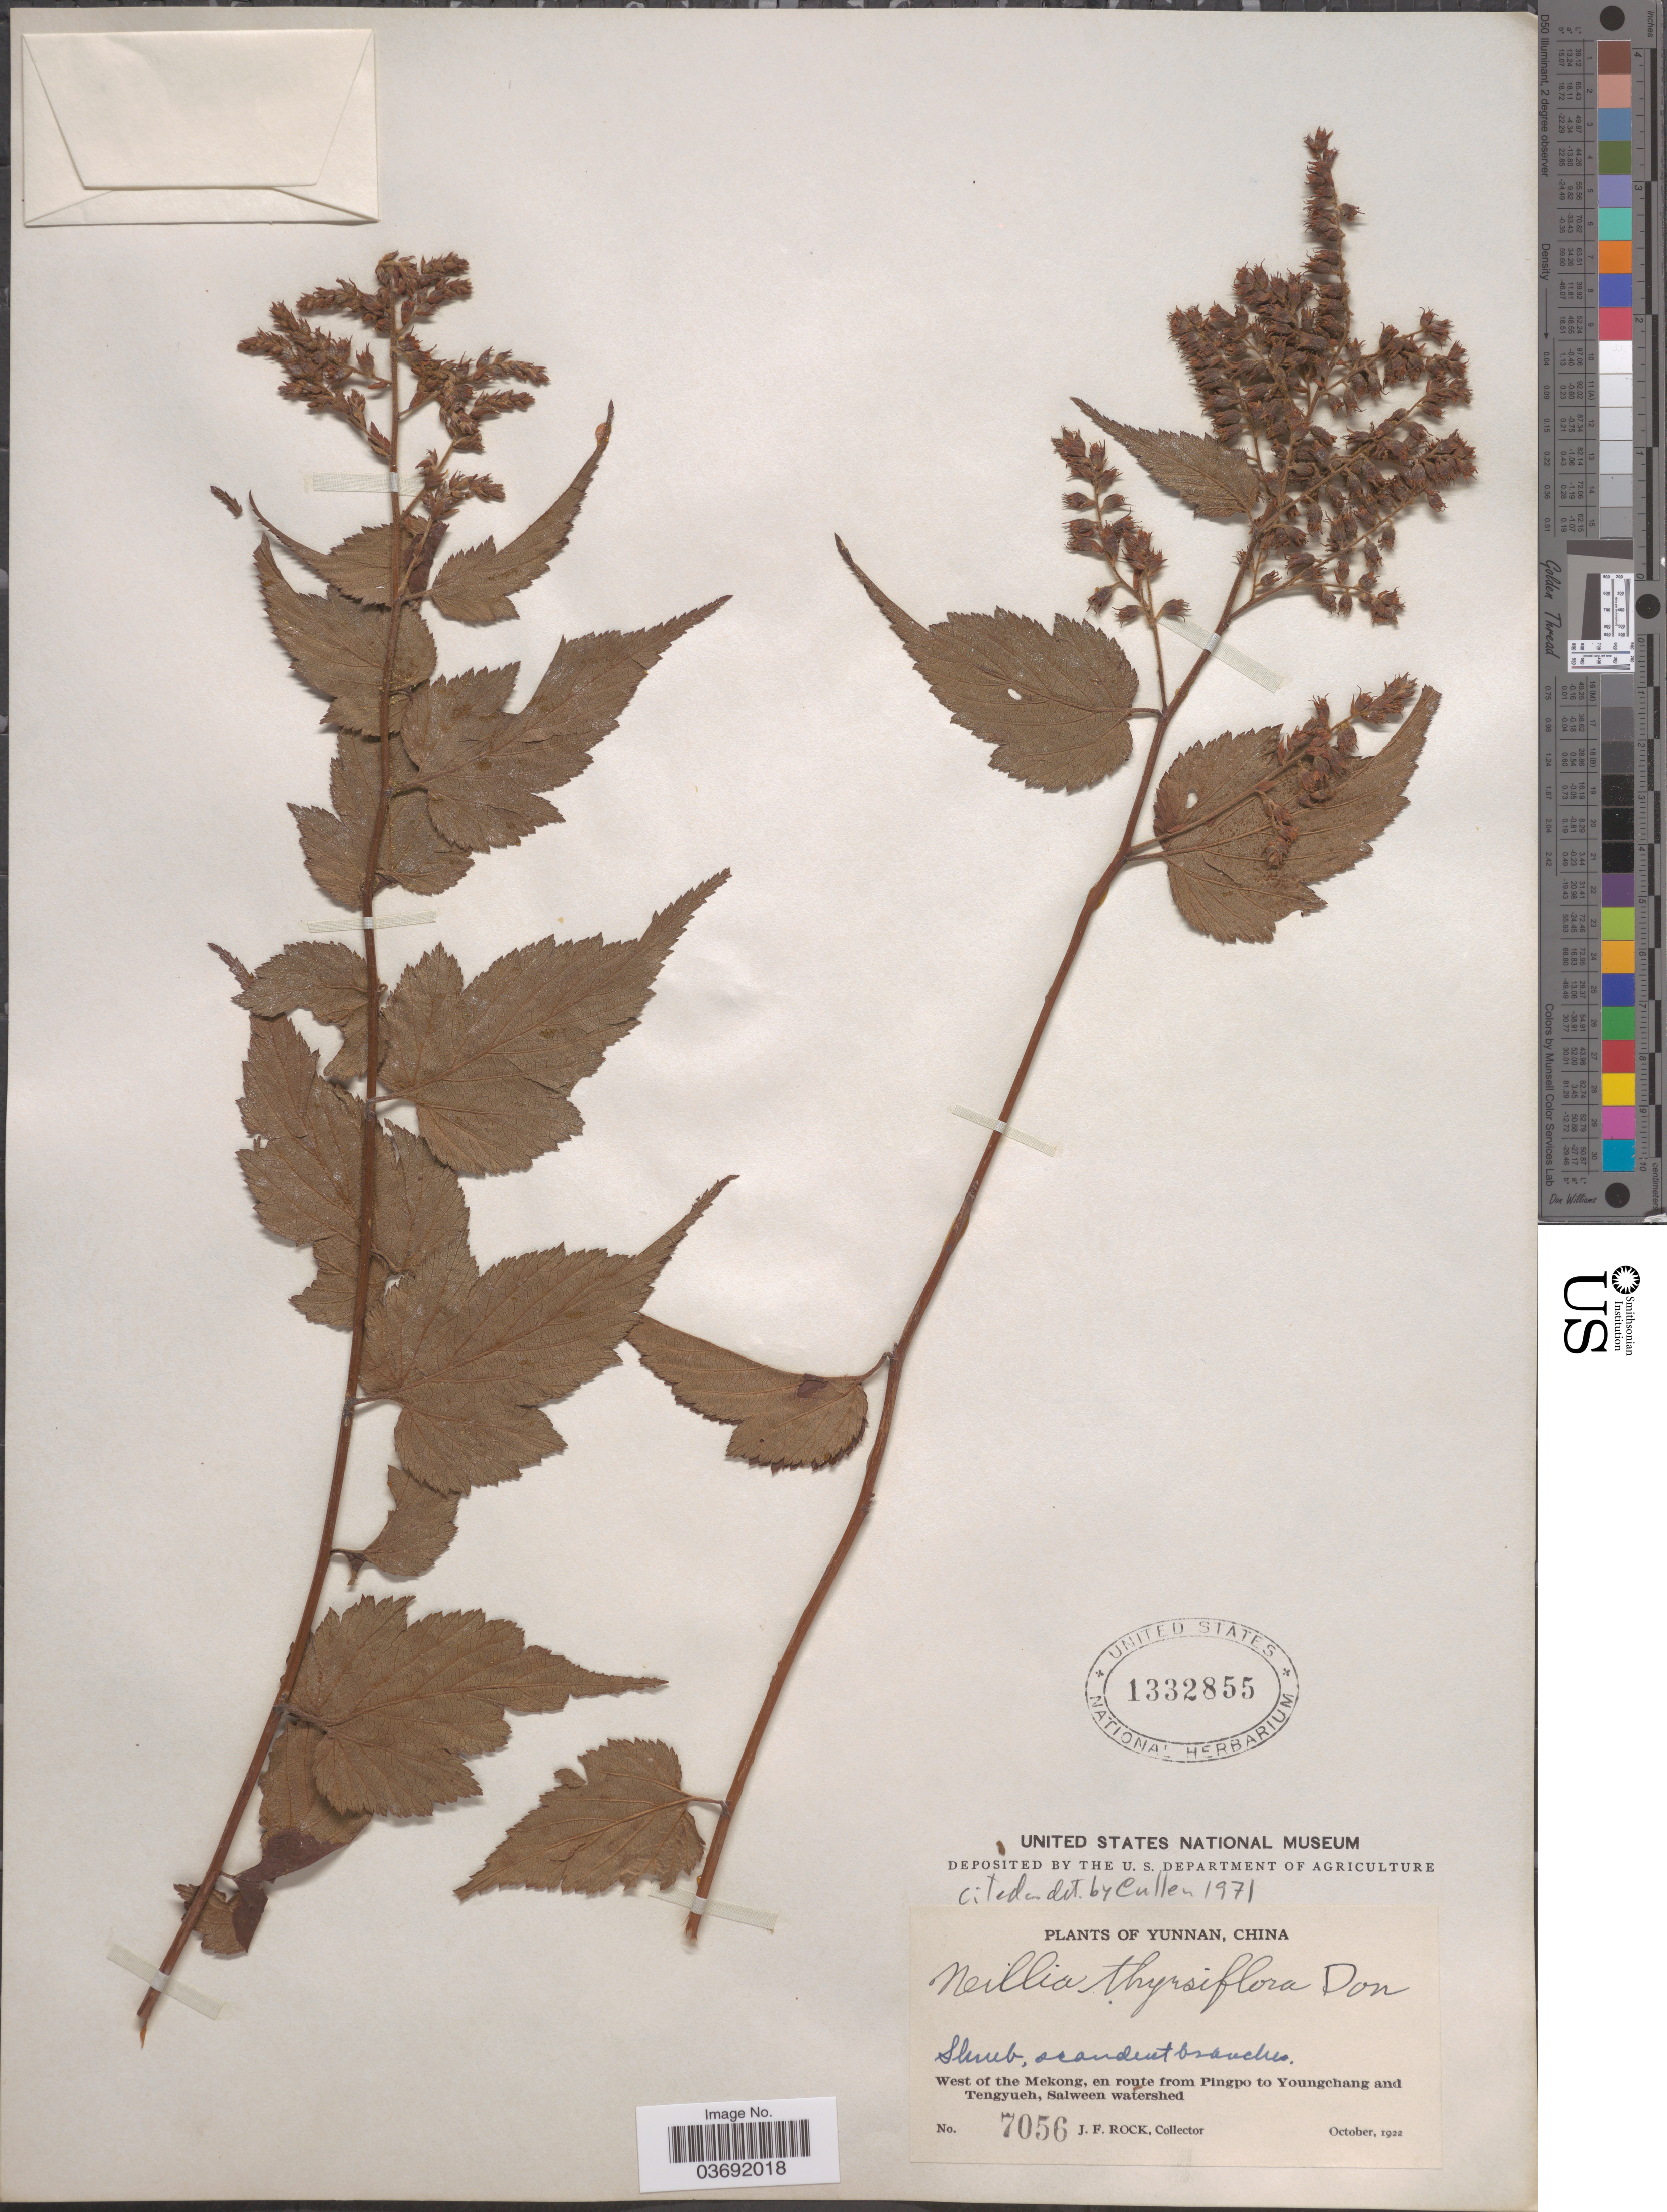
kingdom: Plantae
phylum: Tracheophyta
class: Magnoliopsida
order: Rosales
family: Rosaceae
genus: Neillia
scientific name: Neillia thyrsiflora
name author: D. Don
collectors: J. Rock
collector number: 7056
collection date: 1922-10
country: China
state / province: Yunnan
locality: West of the Mekong, en route from Pingpo to Youngchang and Tengyueh, Salween watershed.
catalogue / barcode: US 1332855